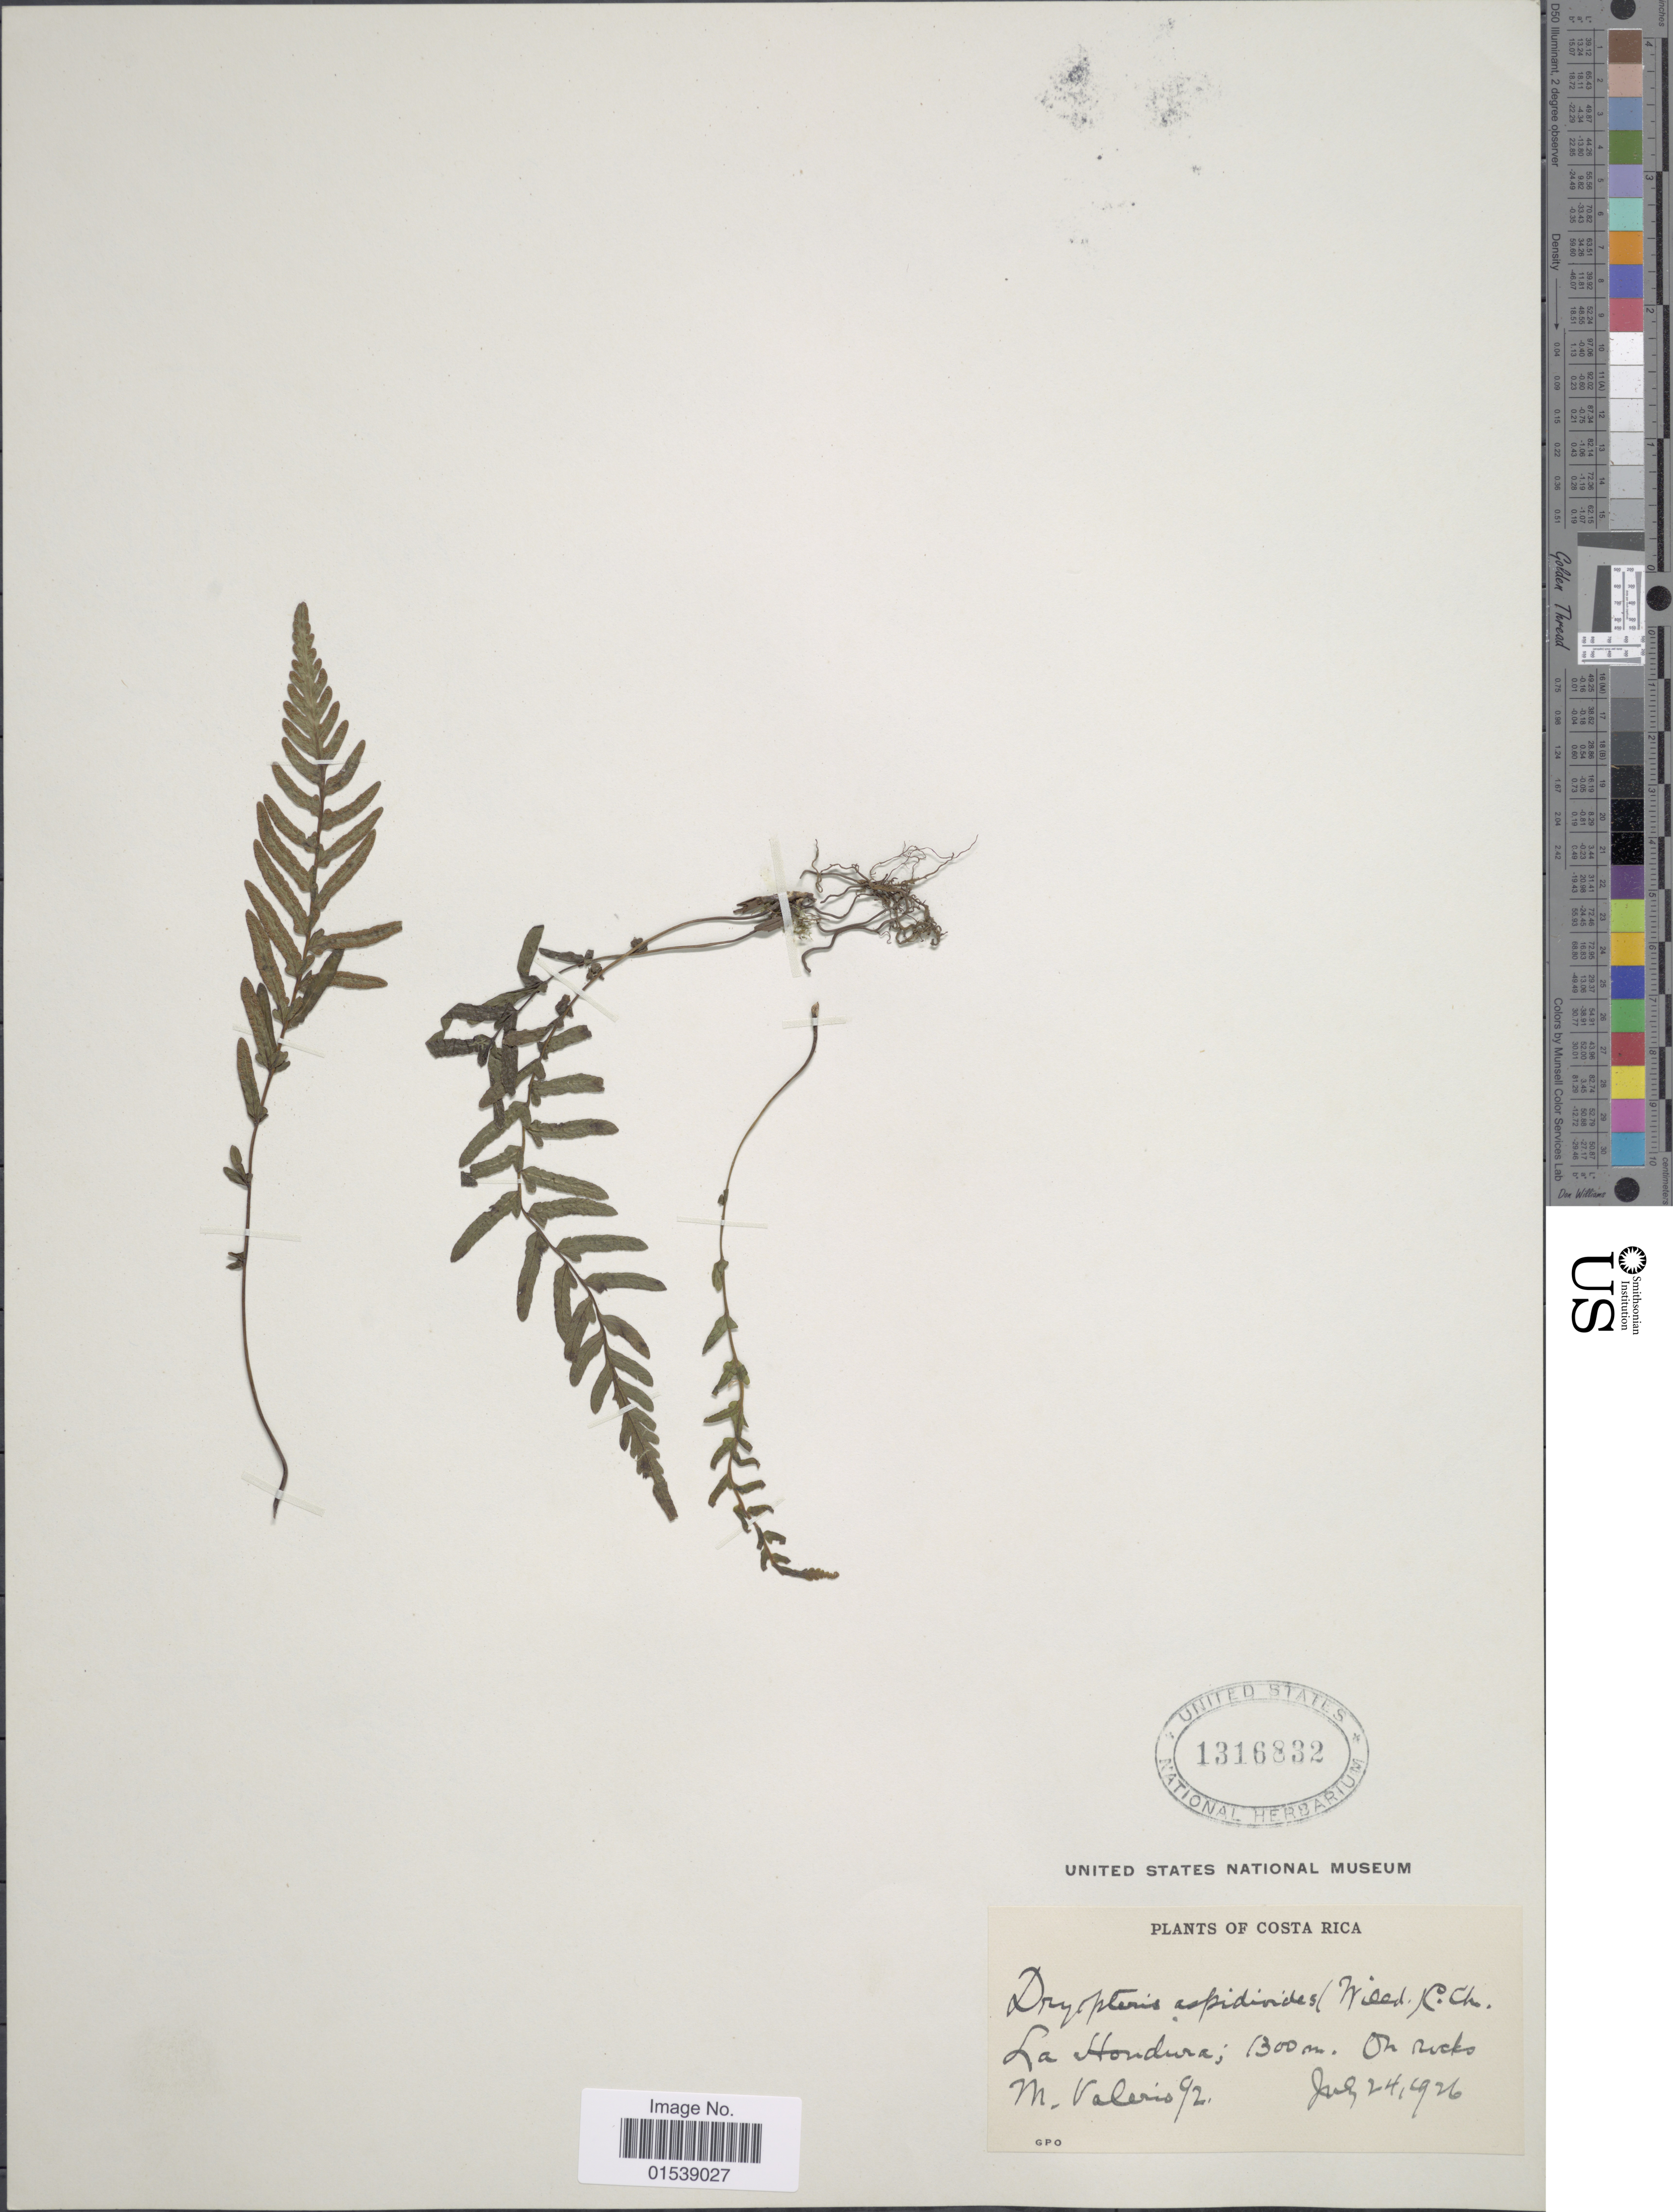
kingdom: Plantae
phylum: Tracheophyta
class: Polypodiopsida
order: Polypodiales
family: Thelypteridaceae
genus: Amauropelta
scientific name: Amauropelta villana (L.D. Gómez) comb. nov., ined 2015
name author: (L.D. Gómez)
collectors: M. Valerio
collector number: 92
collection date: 1926-07-24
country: Costa Rica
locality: La Hondura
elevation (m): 1300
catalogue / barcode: US 1316832